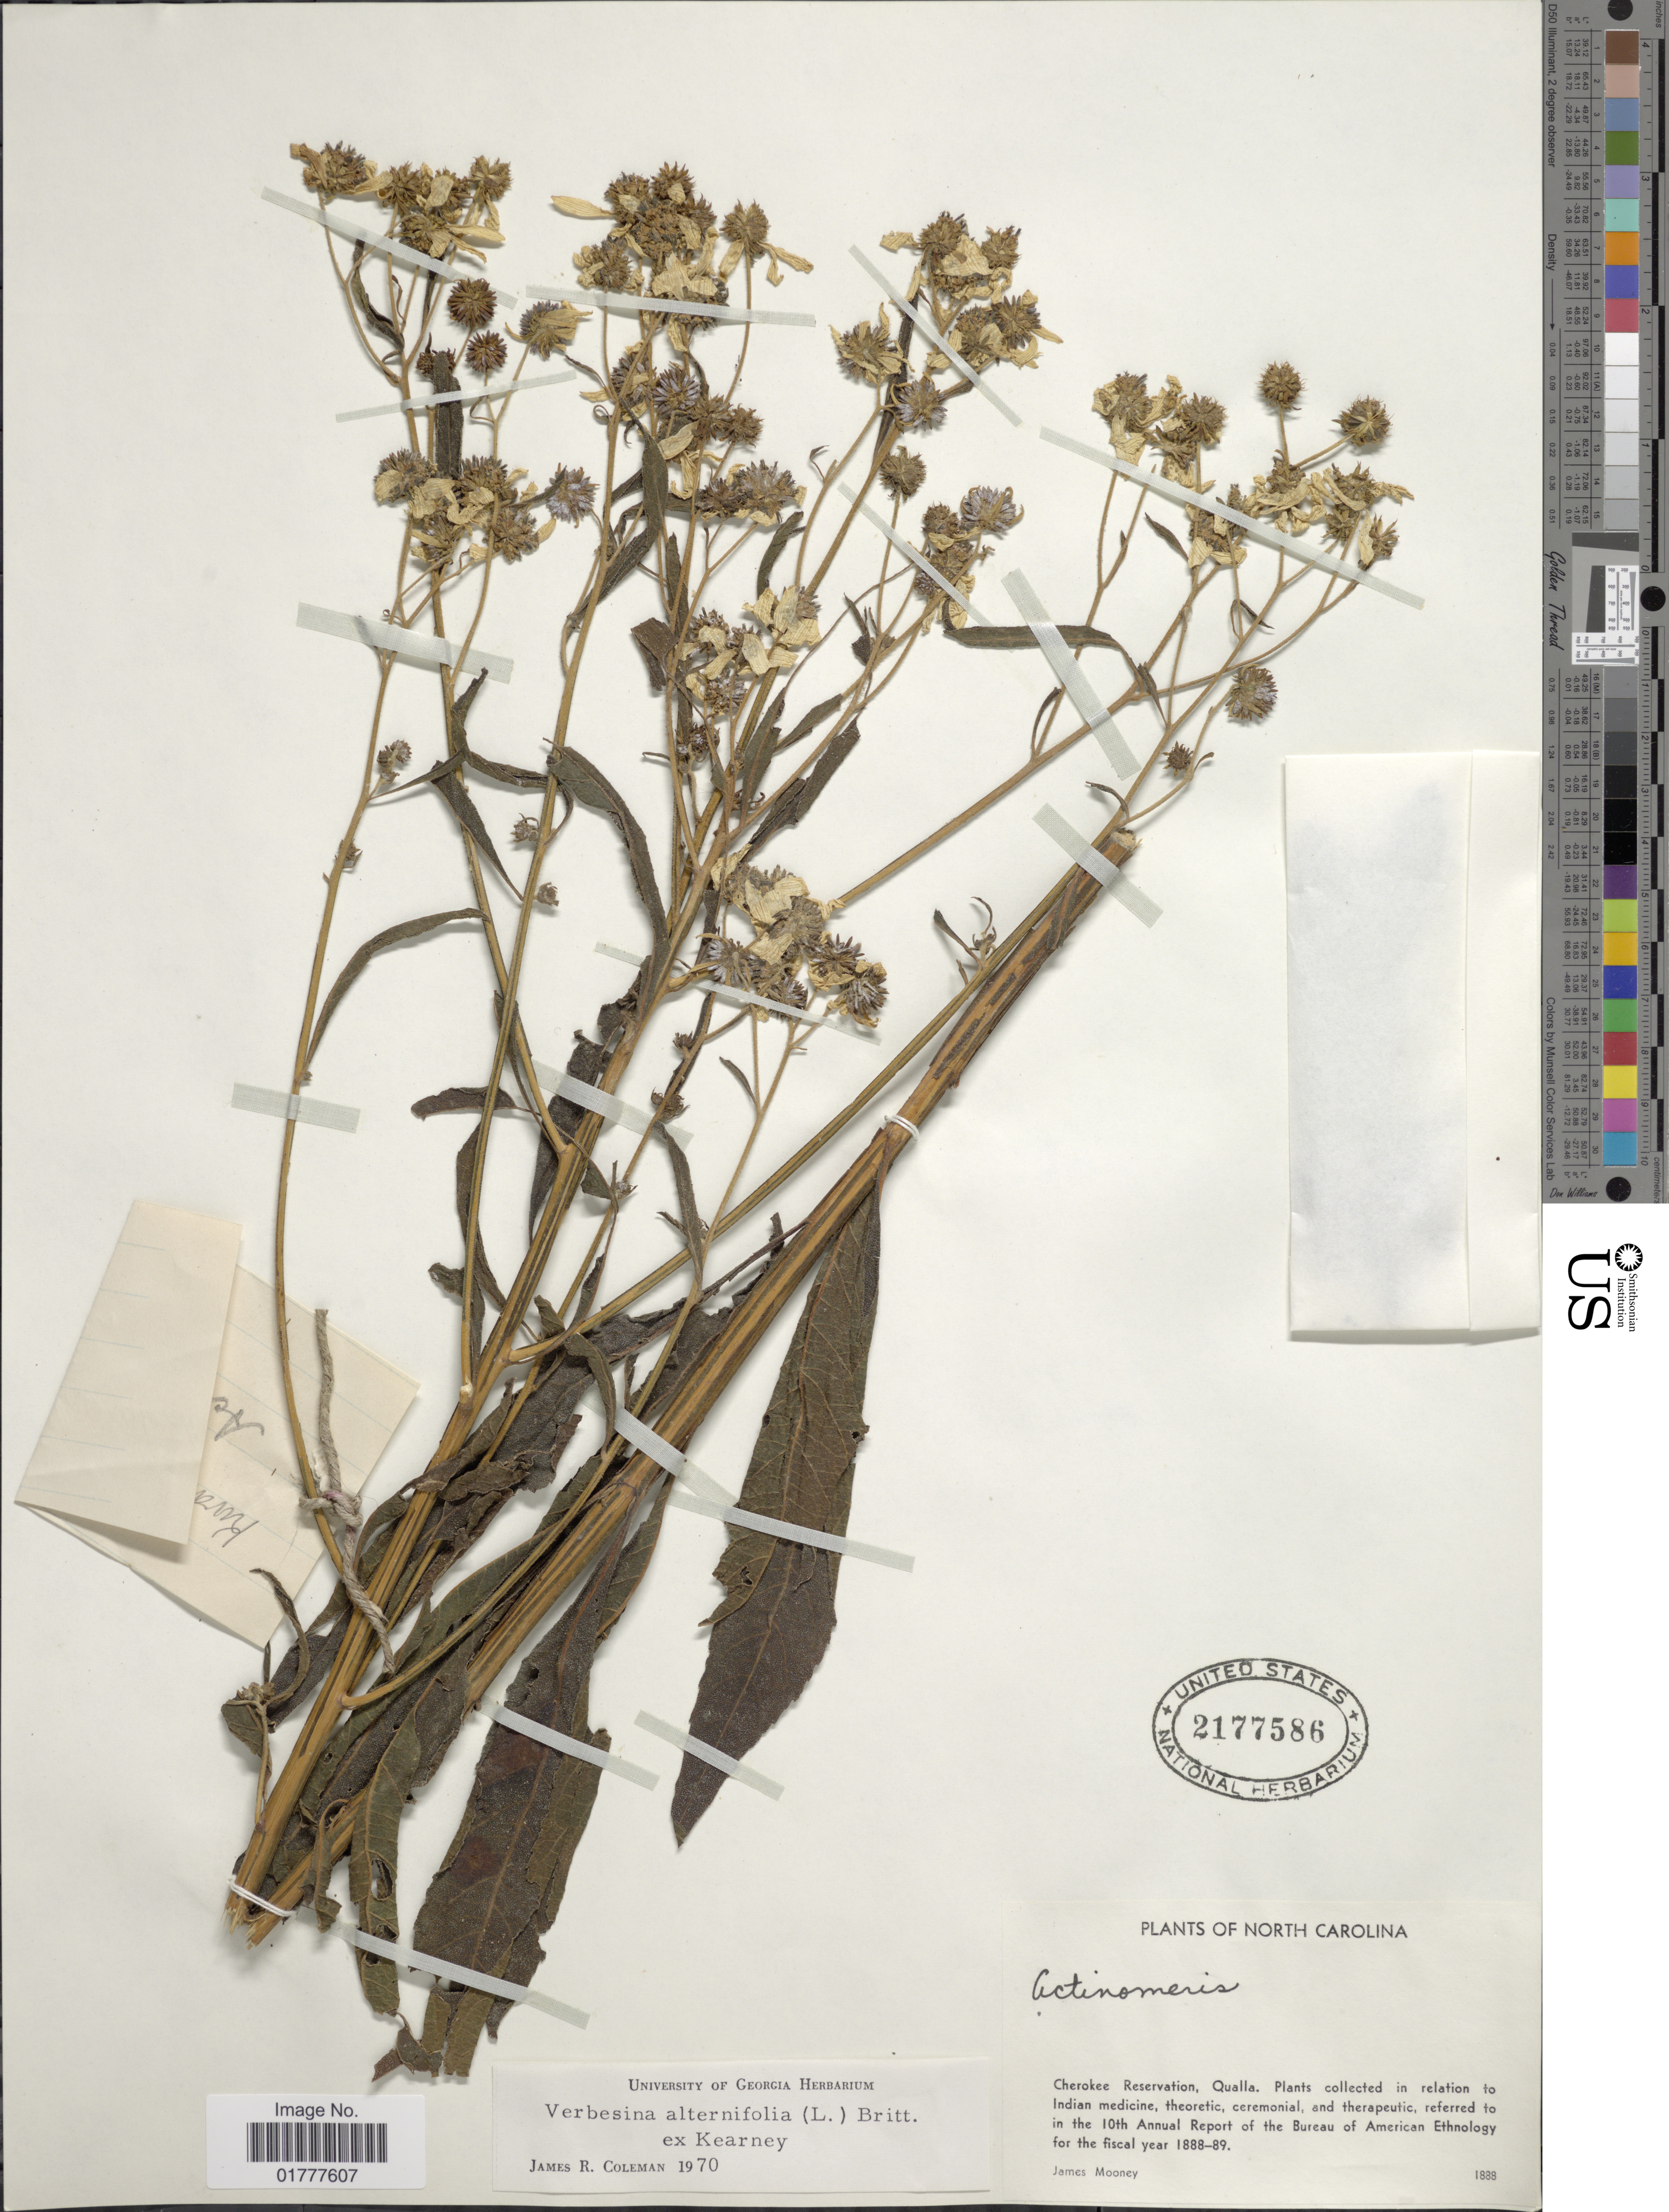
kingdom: Plantae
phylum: Tracheophyta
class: Magnoliopsida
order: Asterales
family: Asteraceae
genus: Actinomeris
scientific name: Actinomeris alternifolia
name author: (L.) DC.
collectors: J. Mooney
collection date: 1888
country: United States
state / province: North Carolina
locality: Cherokee Reservation, Qualla.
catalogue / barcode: US 2177586